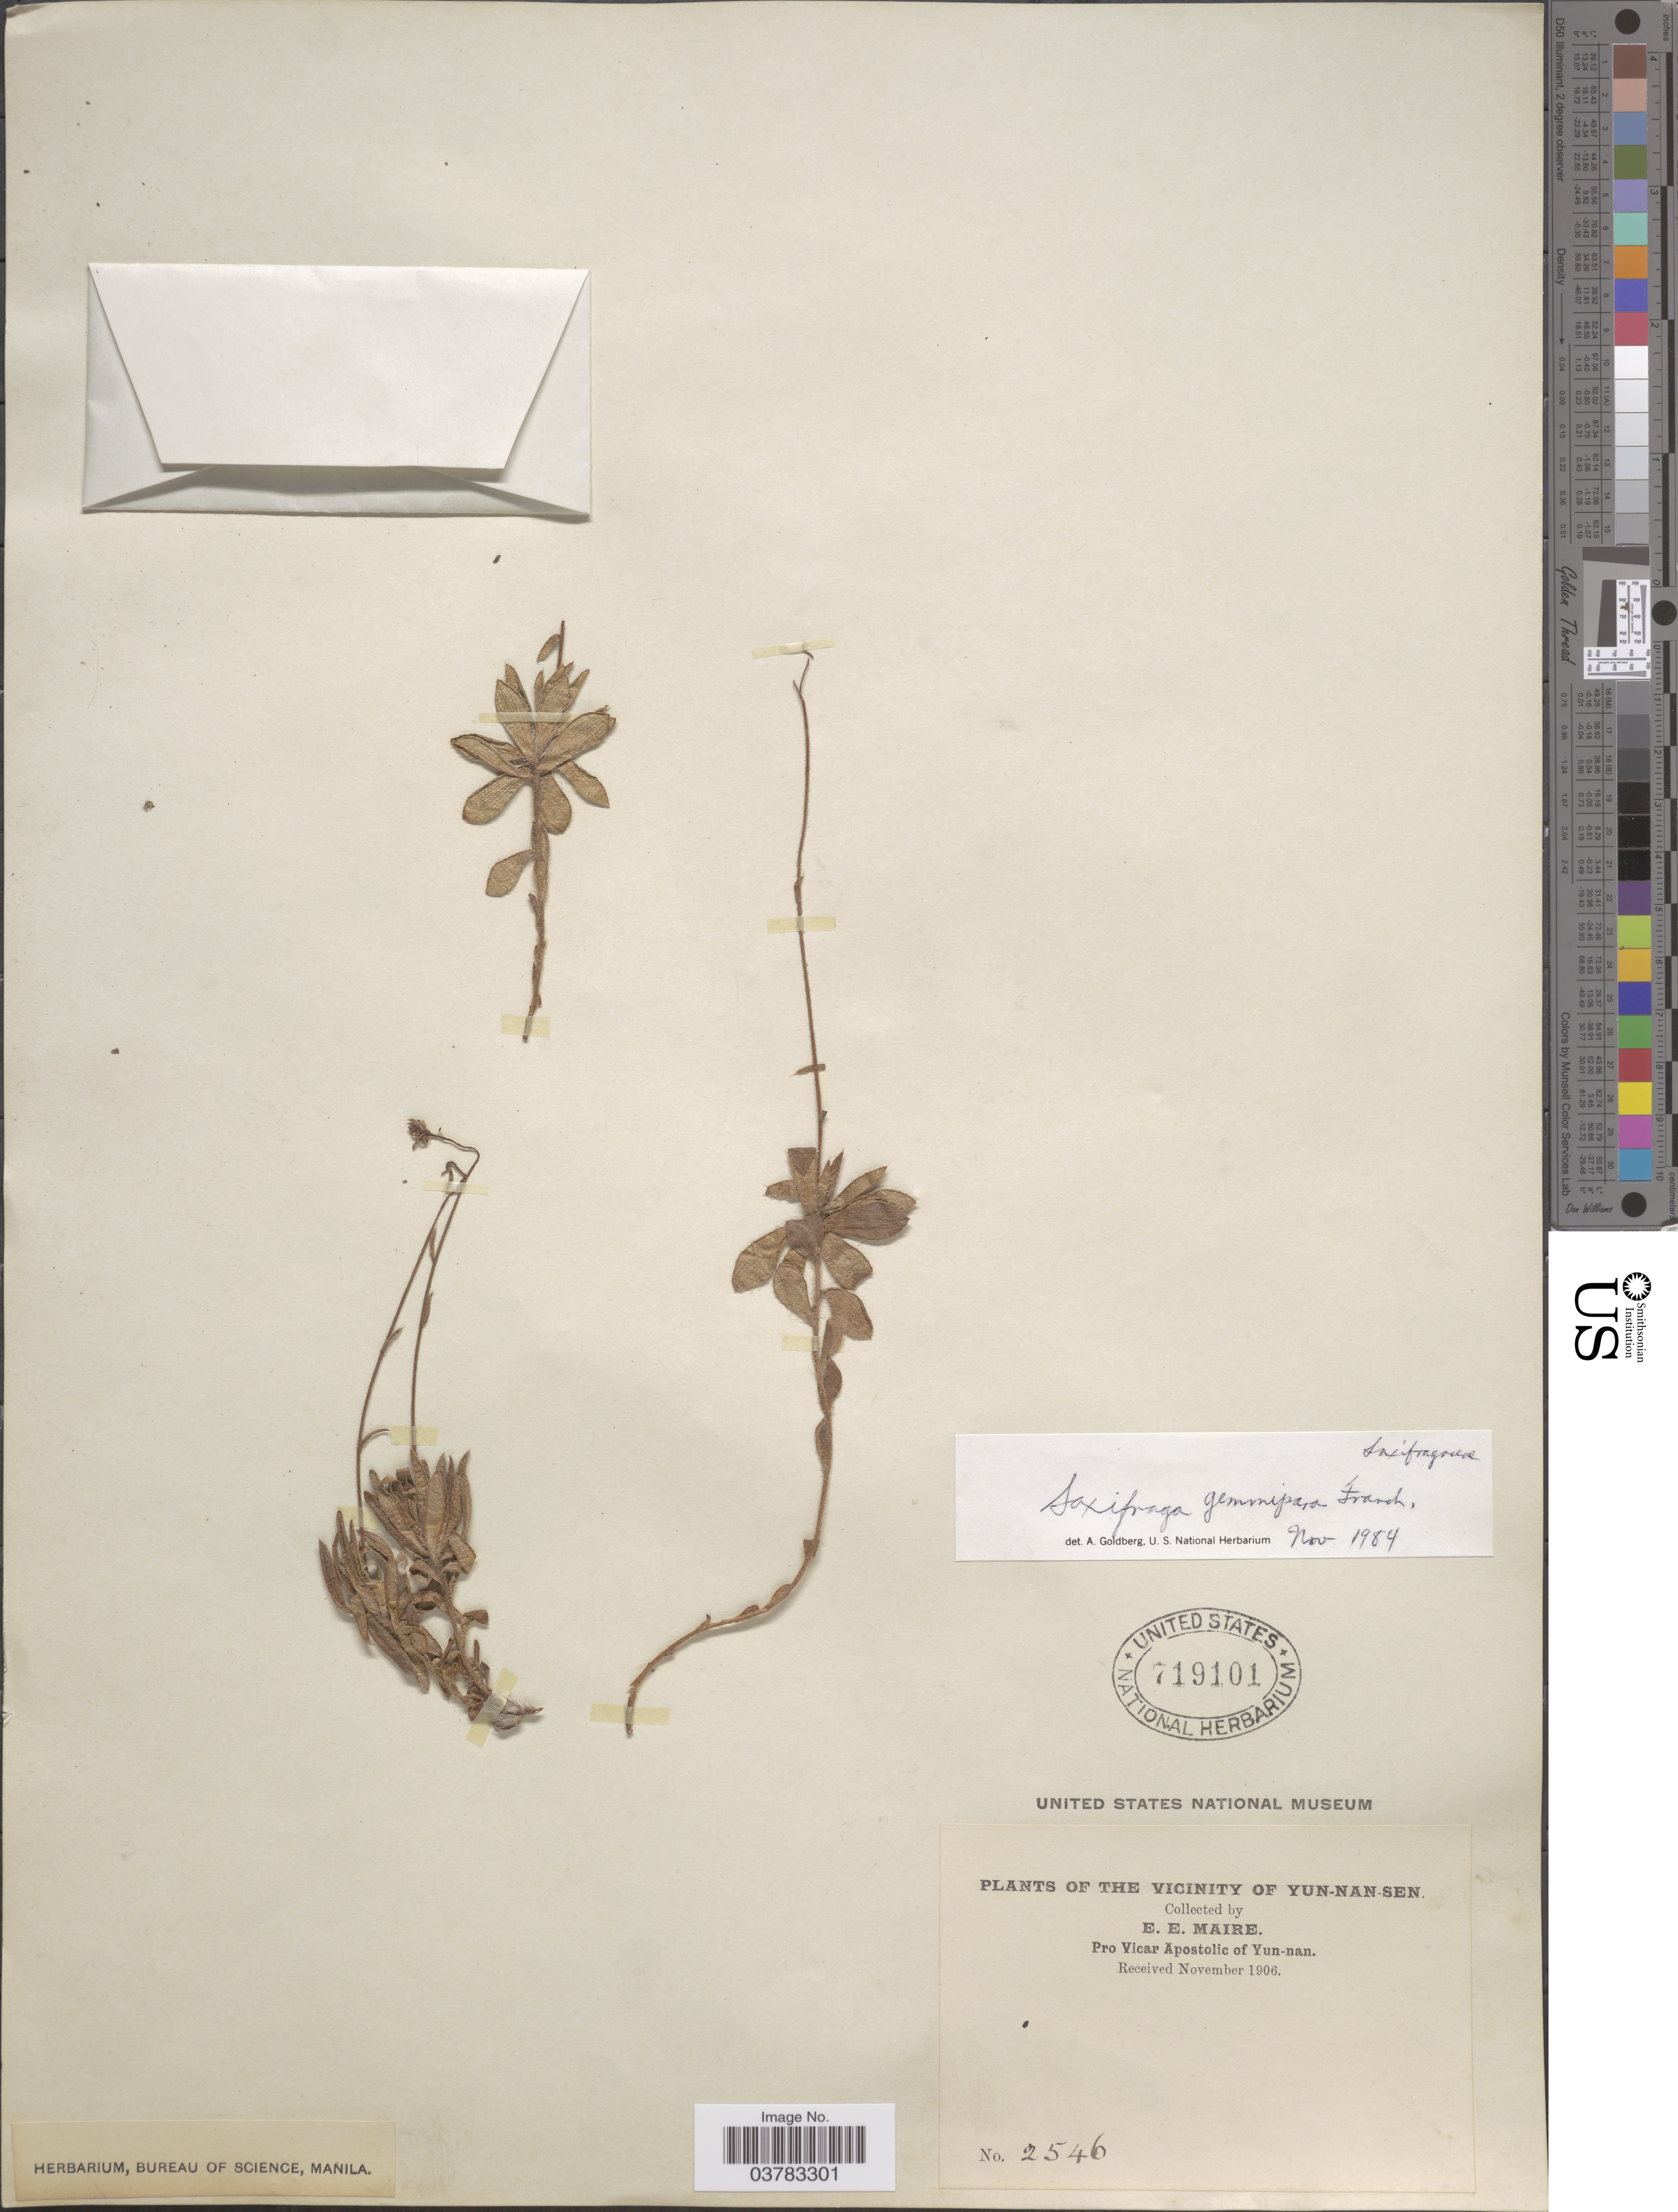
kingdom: Plantae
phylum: Tracheophyta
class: Magnoliopsida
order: Saxifragales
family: Saxifragaceae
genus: Saxifraga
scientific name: Saxifraga gemmipara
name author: Franch.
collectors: E. E. Maire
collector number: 2546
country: China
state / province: Yunnan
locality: The vicinity of Yun-nan-sen. Pro Vicar Apostollic of Yun-nan.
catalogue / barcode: US 719101